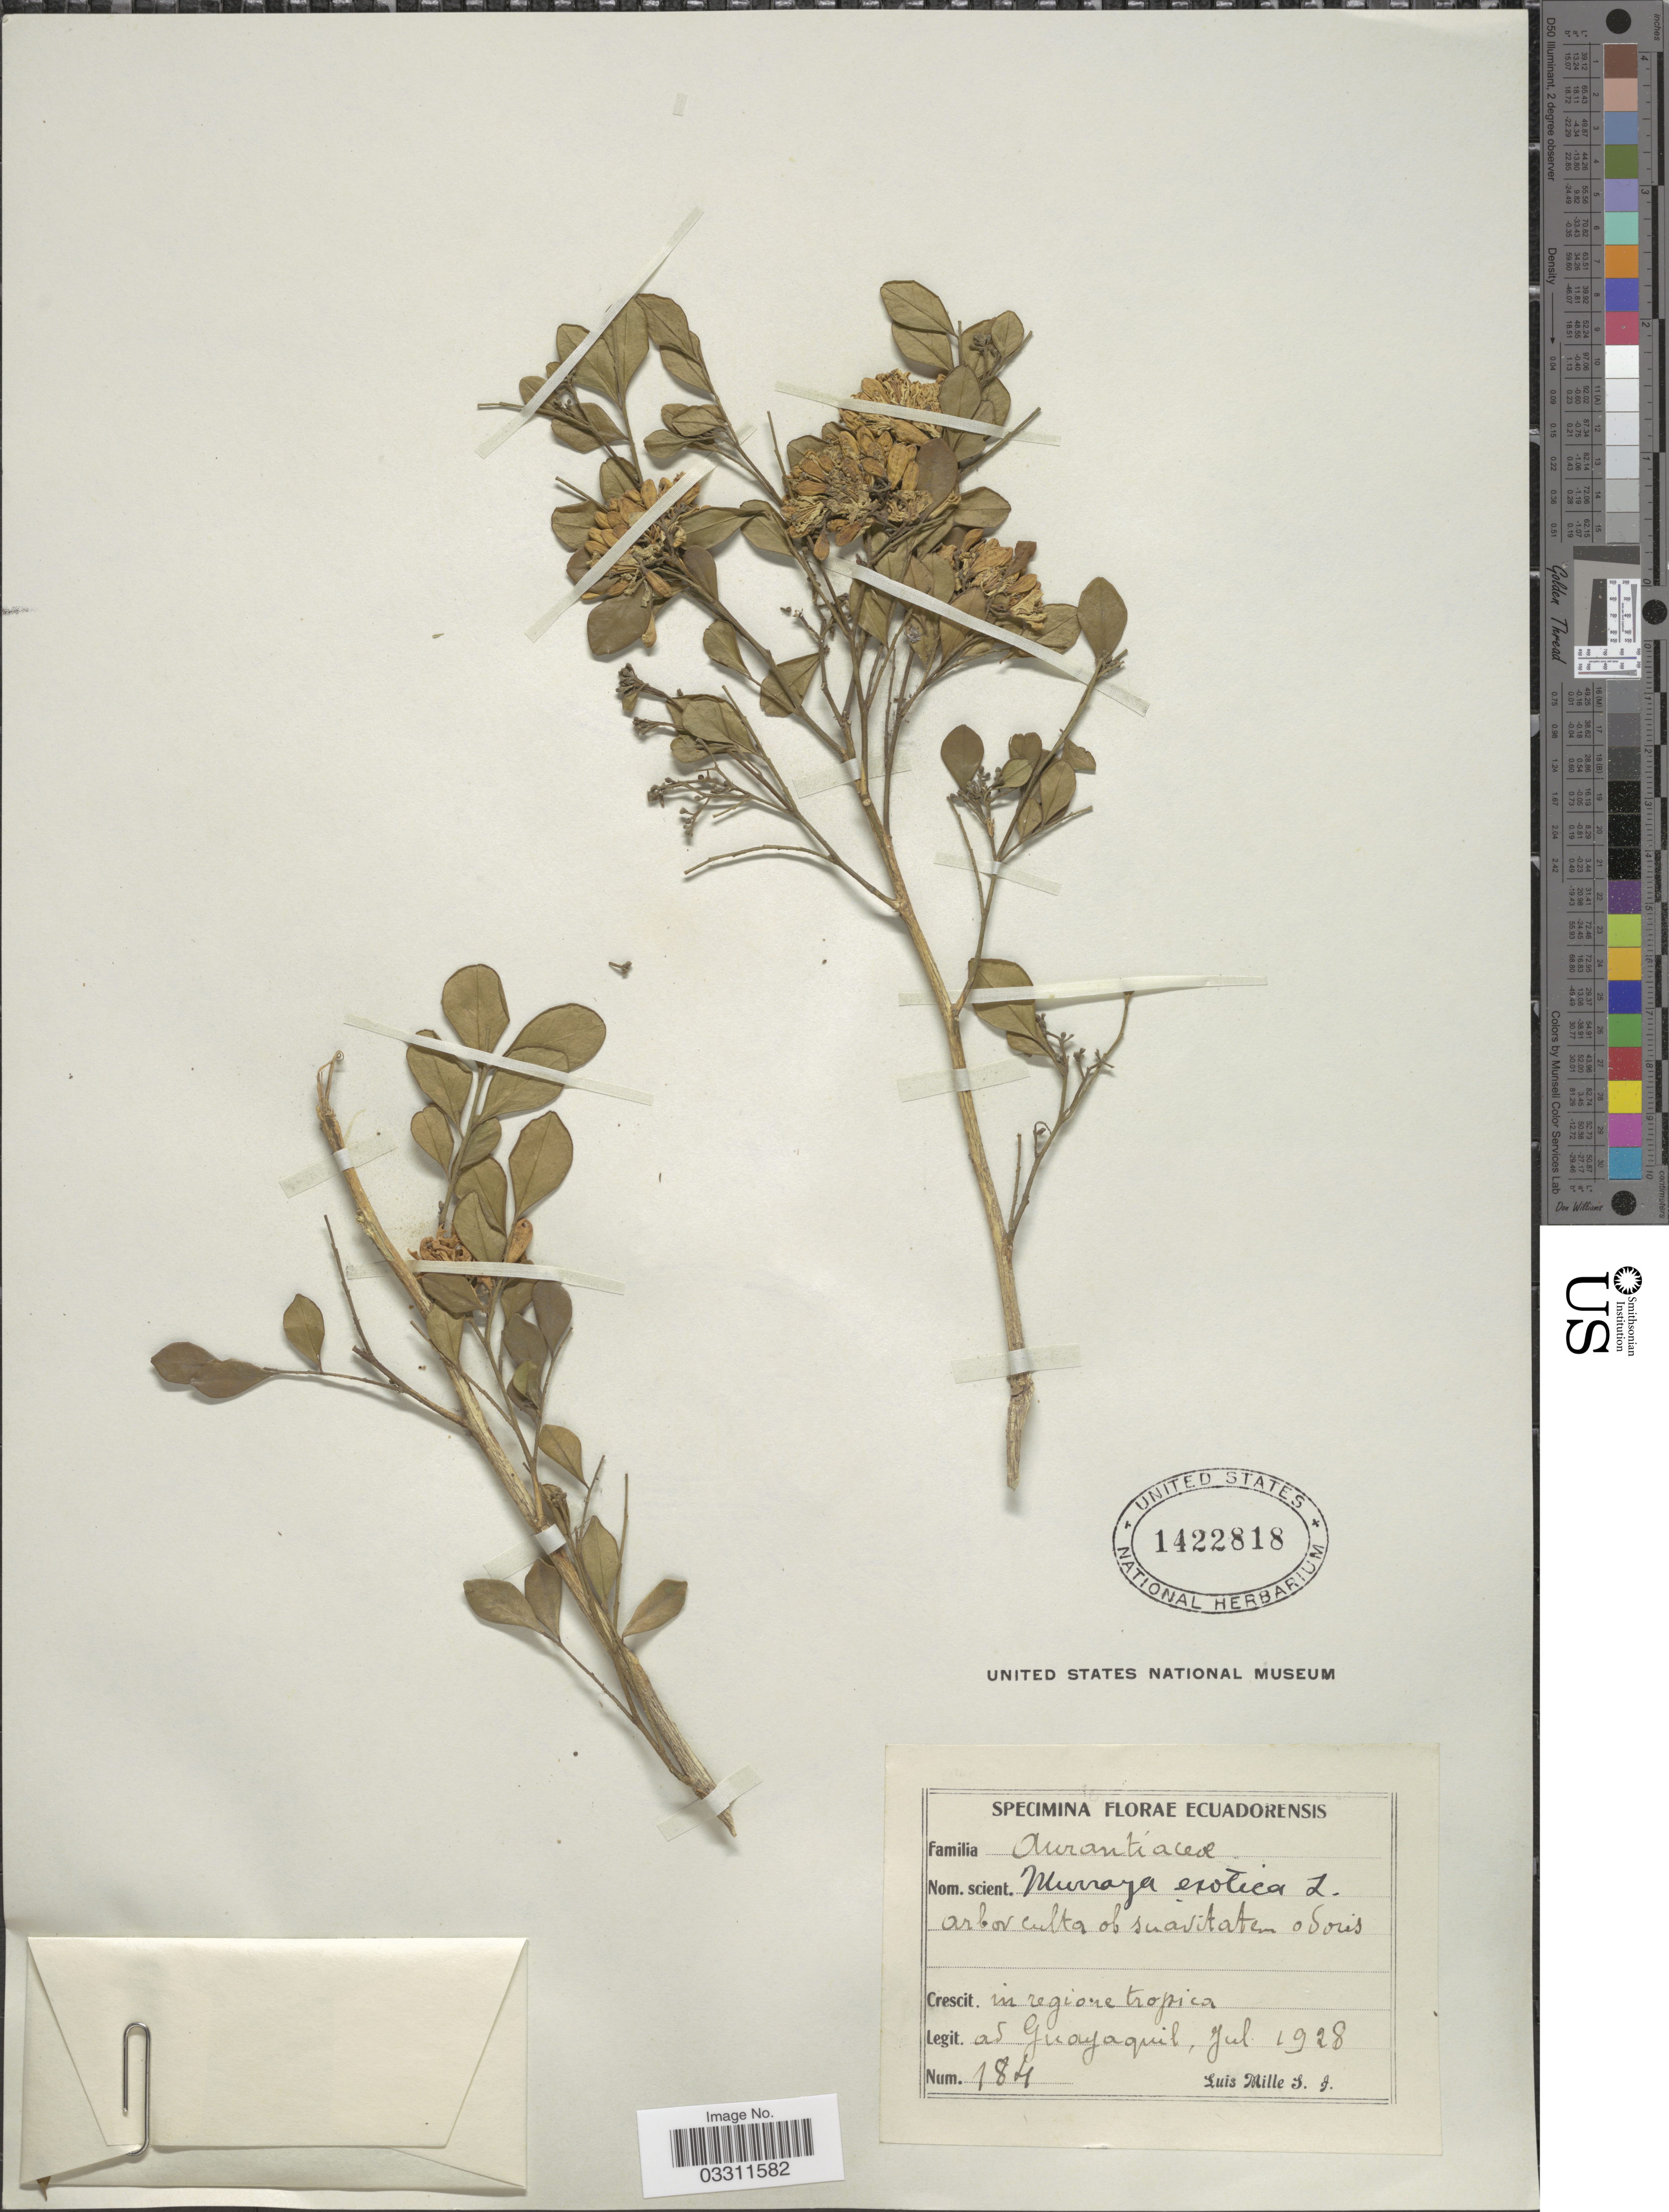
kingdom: Plantae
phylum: Tracheophyta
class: Magnoliopsida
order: Sapindales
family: Rutaceae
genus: Murraya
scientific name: Murraya paniculata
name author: (L.) Jack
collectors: L. Mille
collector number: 184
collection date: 1928-07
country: Ecuador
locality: Ad Guayaquil.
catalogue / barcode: US 1422818